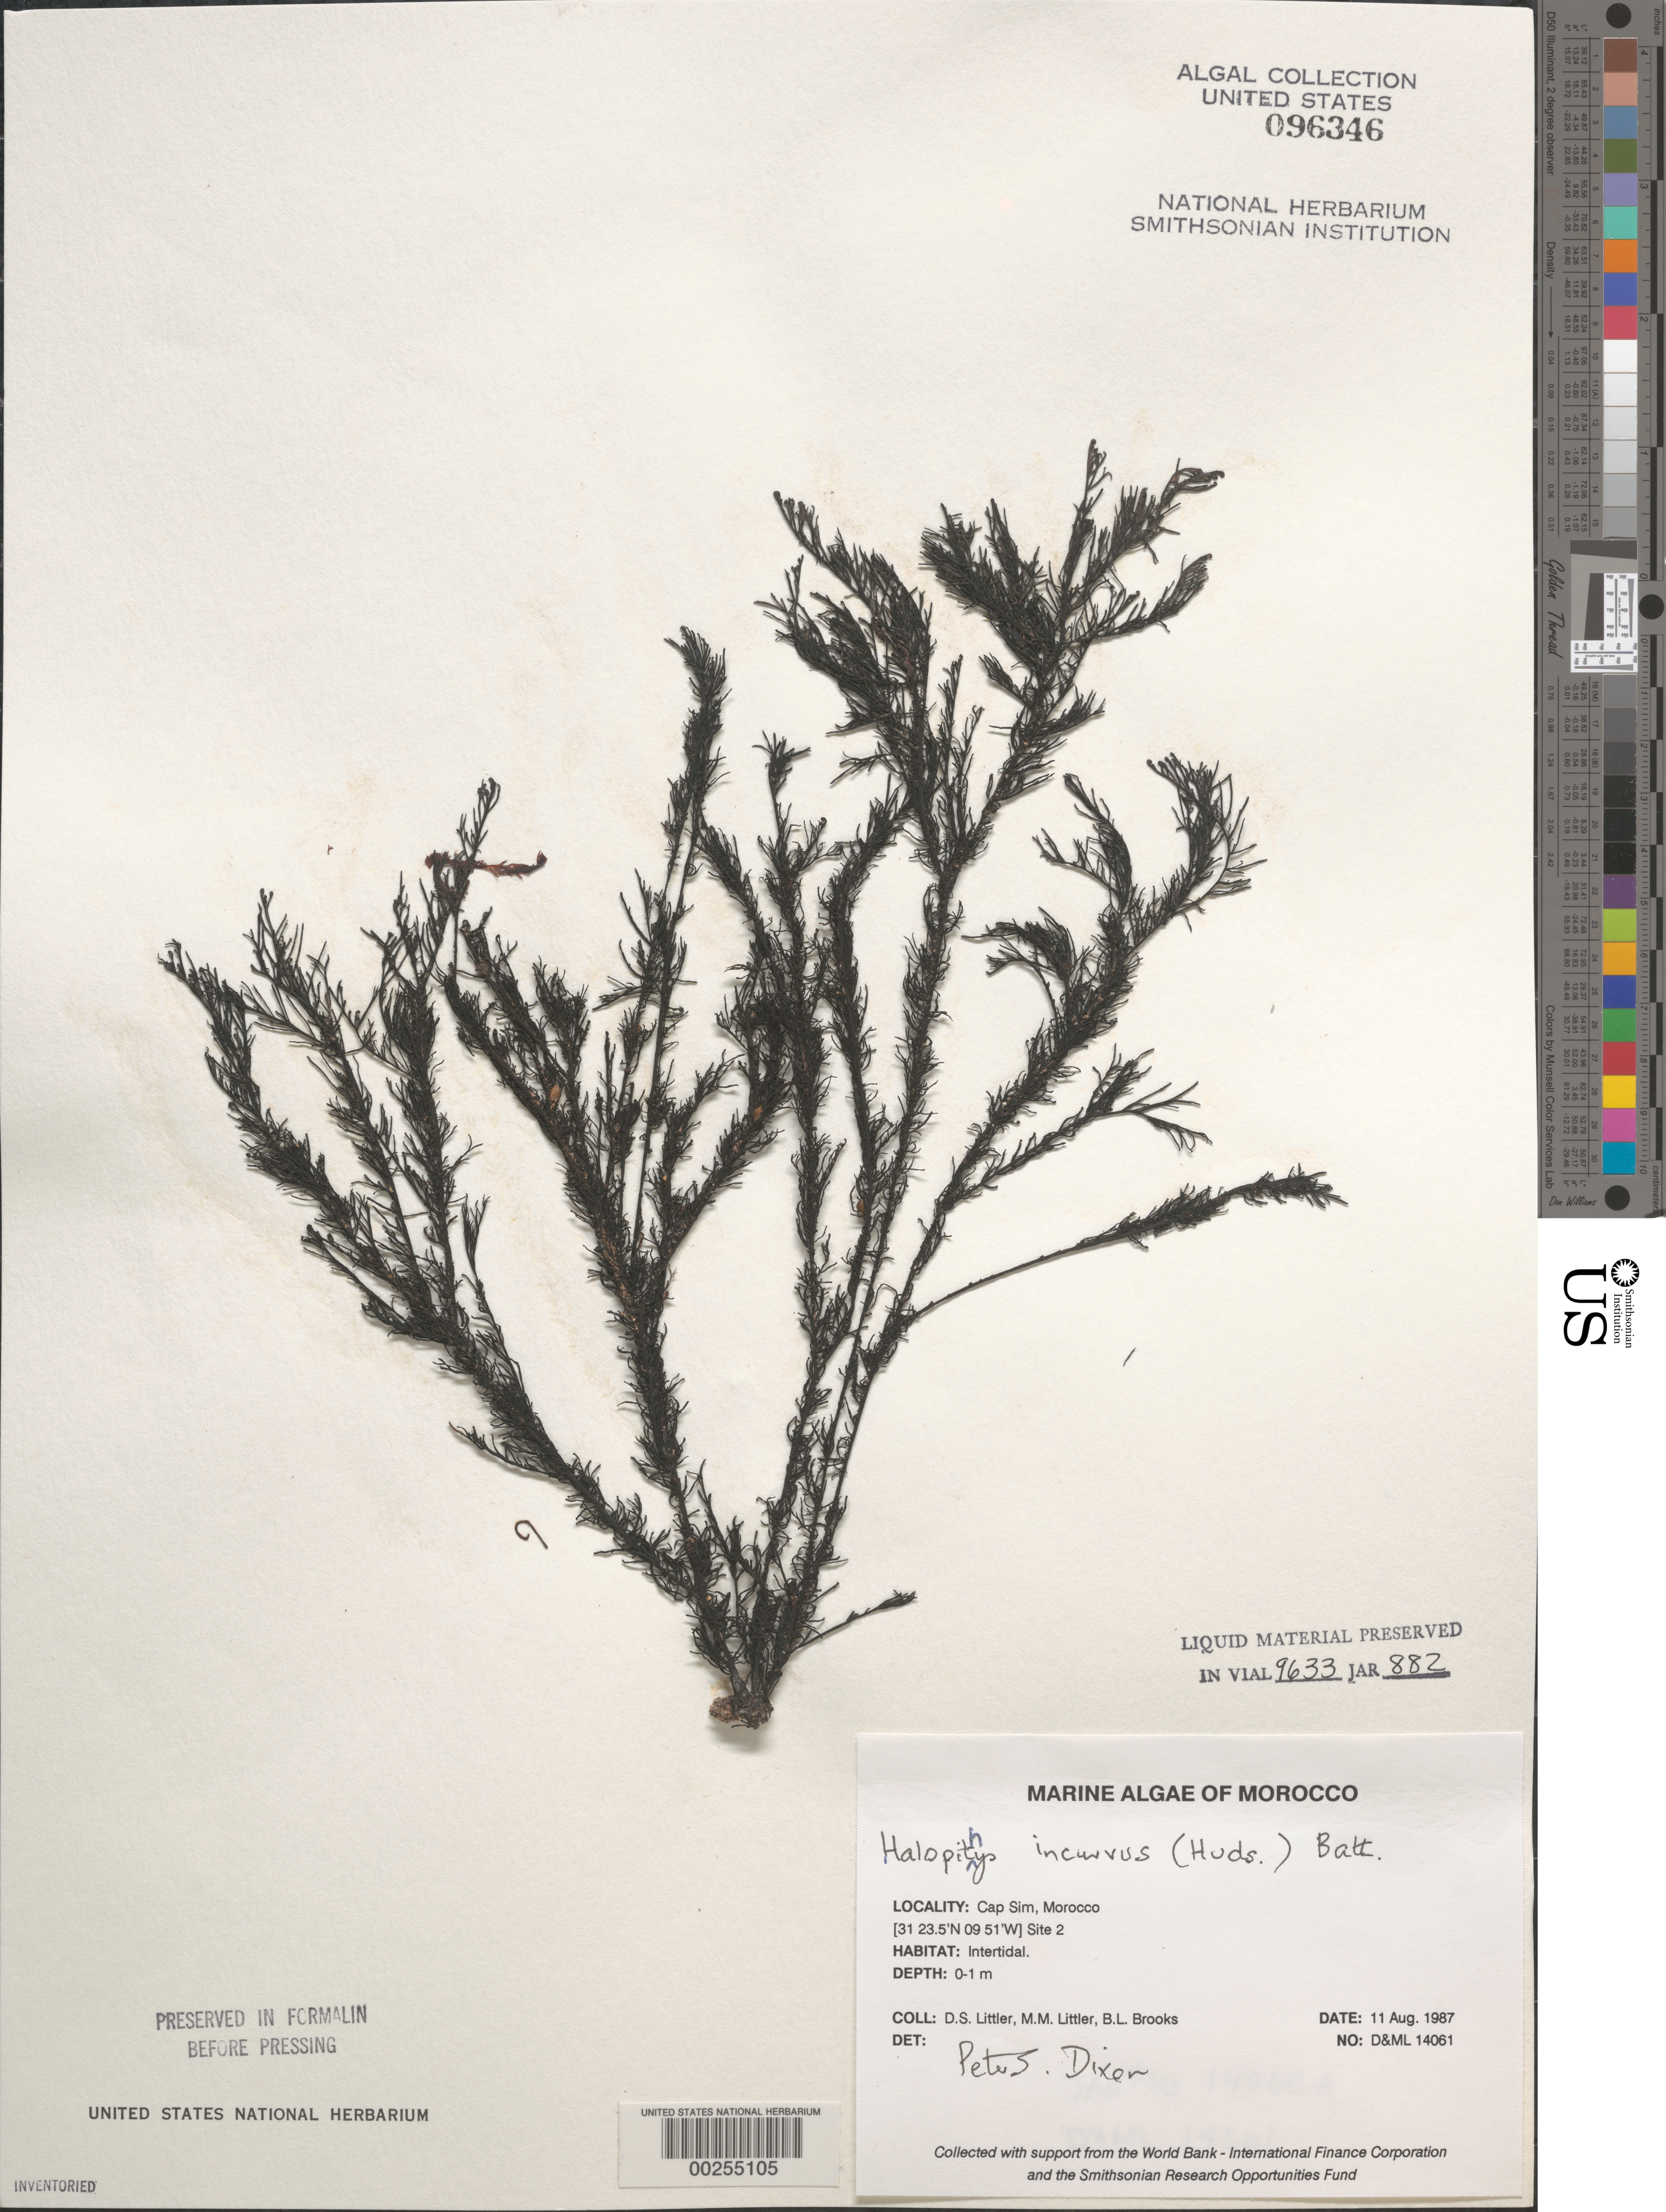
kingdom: Plantae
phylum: Rhodophyta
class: Florideophyceae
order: Ceramiales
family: Rhodomelaceae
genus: Halopithys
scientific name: Halopithys incurvus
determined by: Dixon, P. S.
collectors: D. S. Littler, M. M. Littler & B. Brooks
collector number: D&ML 14061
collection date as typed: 11 Aug 1987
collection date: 1987-08-11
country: Morocco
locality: Cap Sim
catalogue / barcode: US 96346